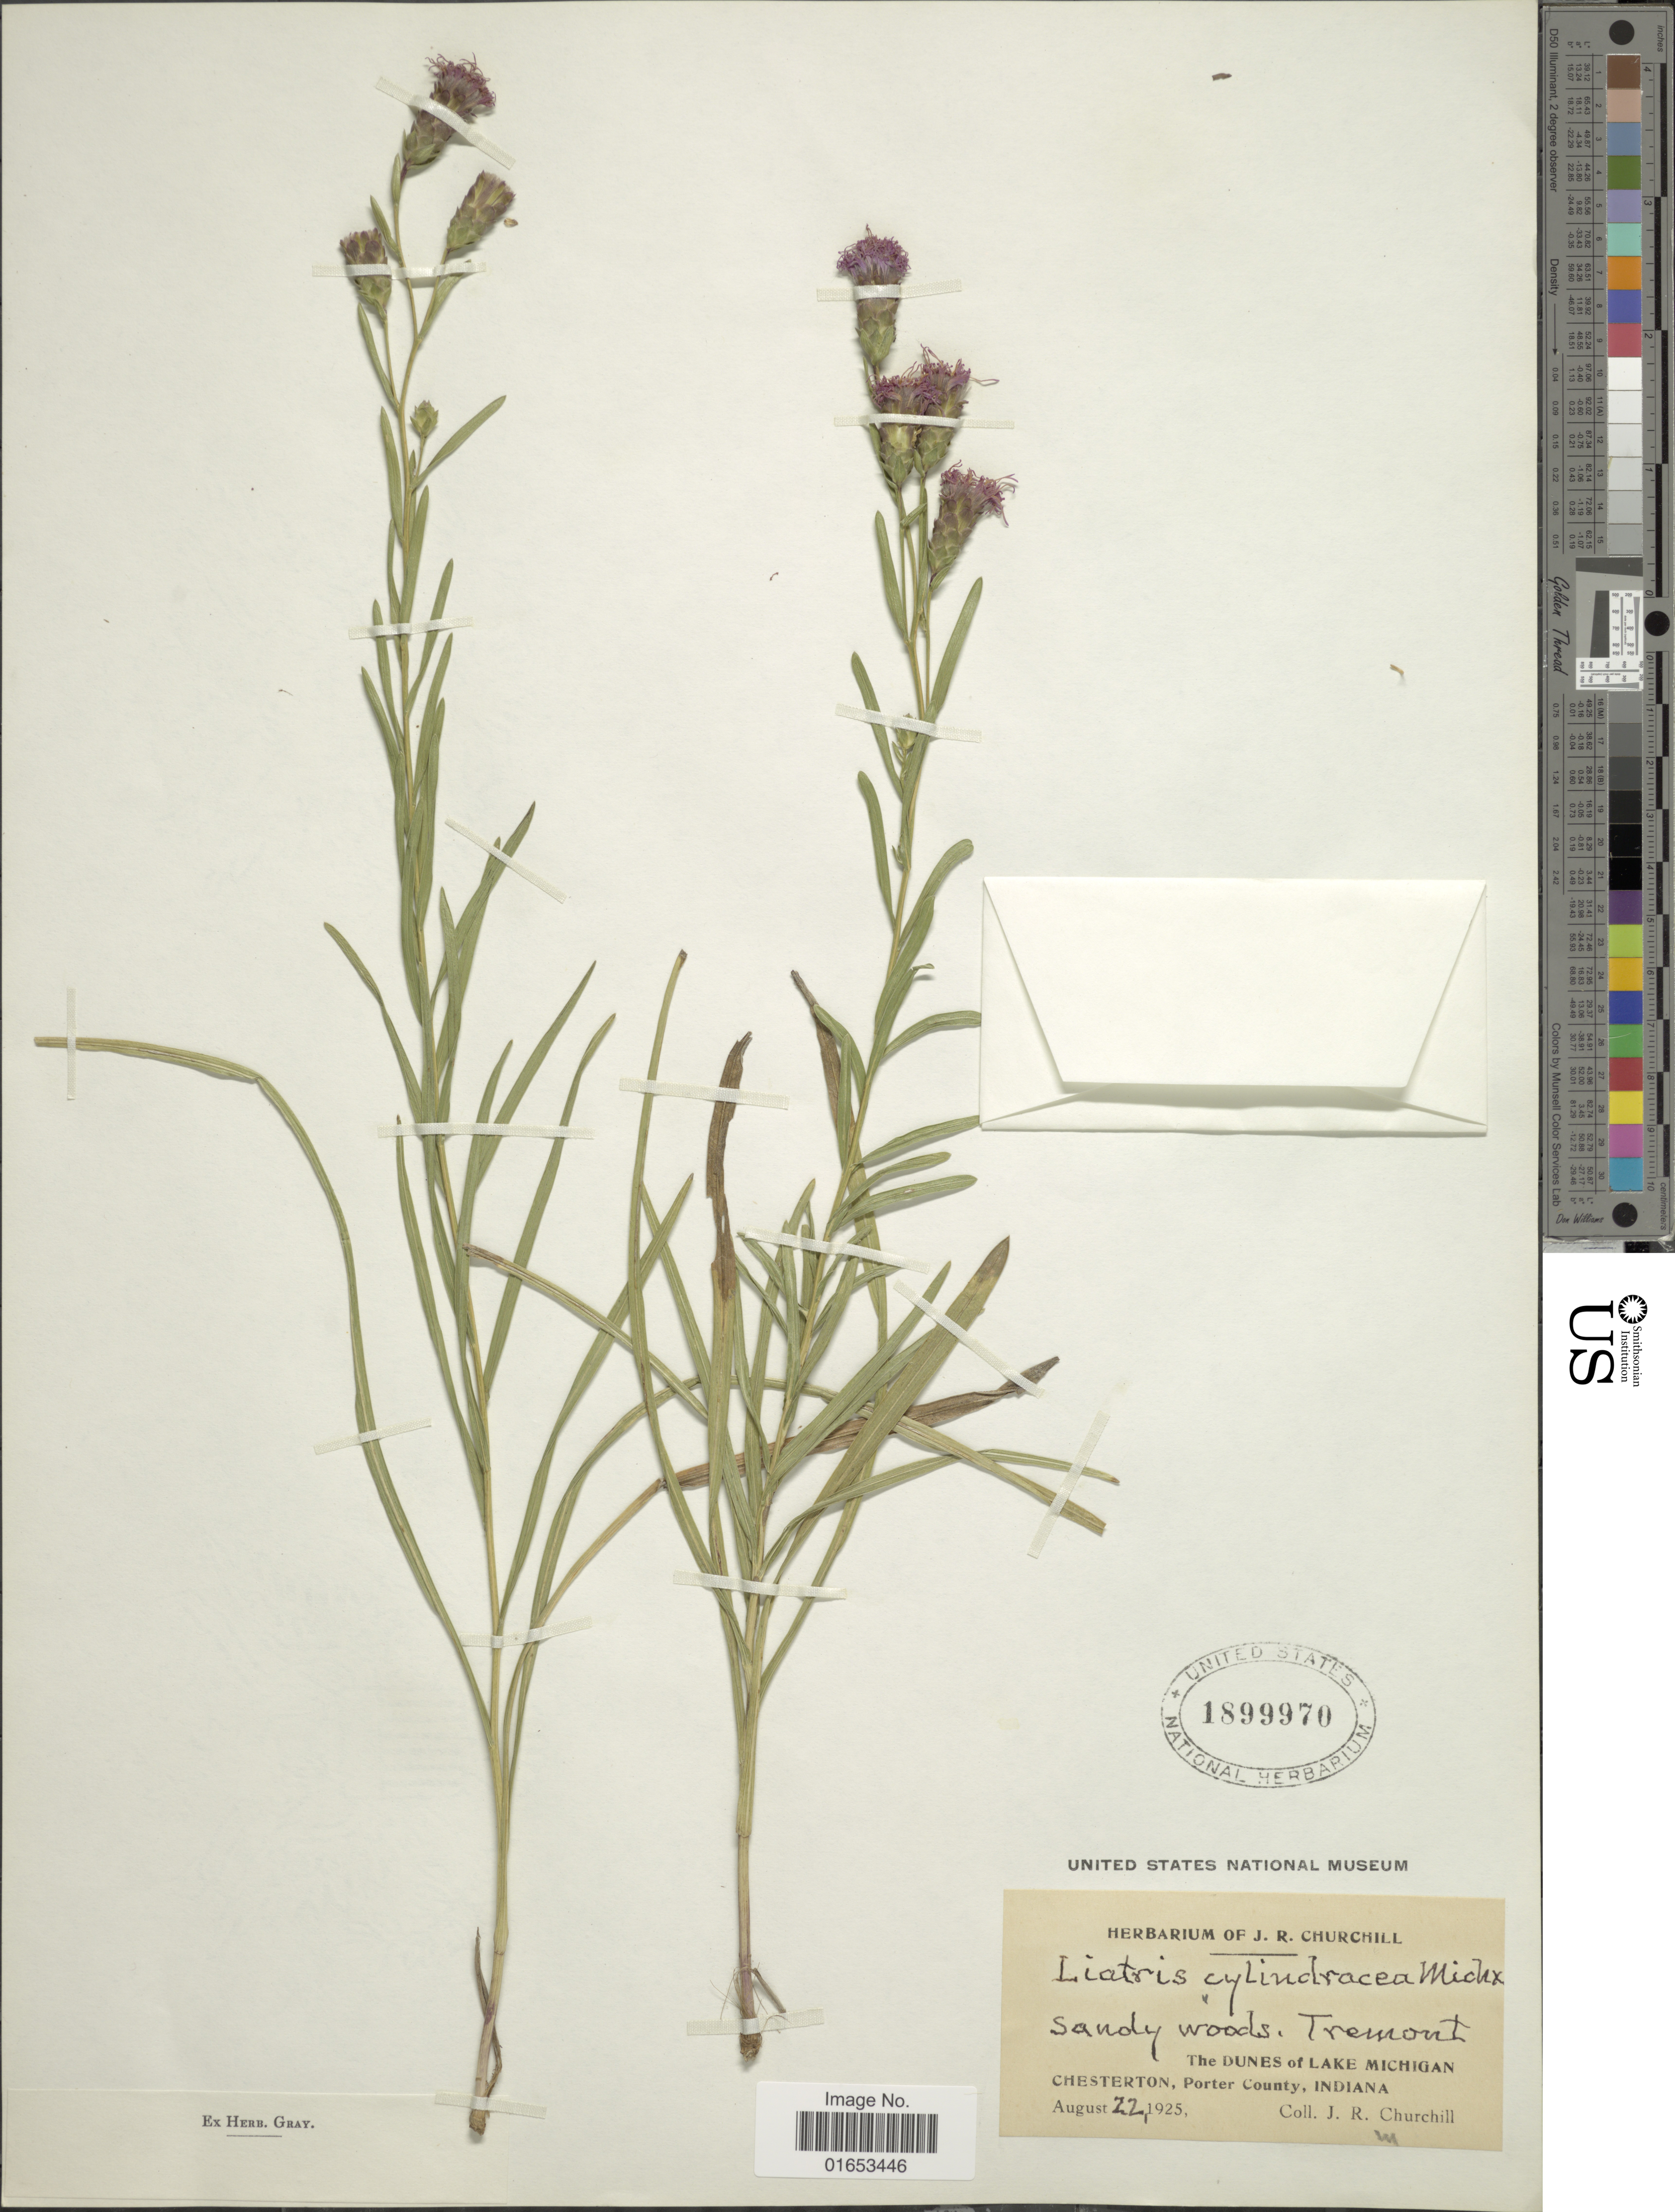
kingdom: Plantae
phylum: Tracheophyta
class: Magnoliopsida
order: Asterales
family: Asteraceae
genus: Liatris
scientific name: Liatris cylindracea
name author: Michaux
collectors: J. Churchill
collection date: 1925-08-22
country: United States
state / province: Indiana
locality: The Dunes of Lake Michigan, Chesterton, Porter County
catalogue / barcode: US 1899970